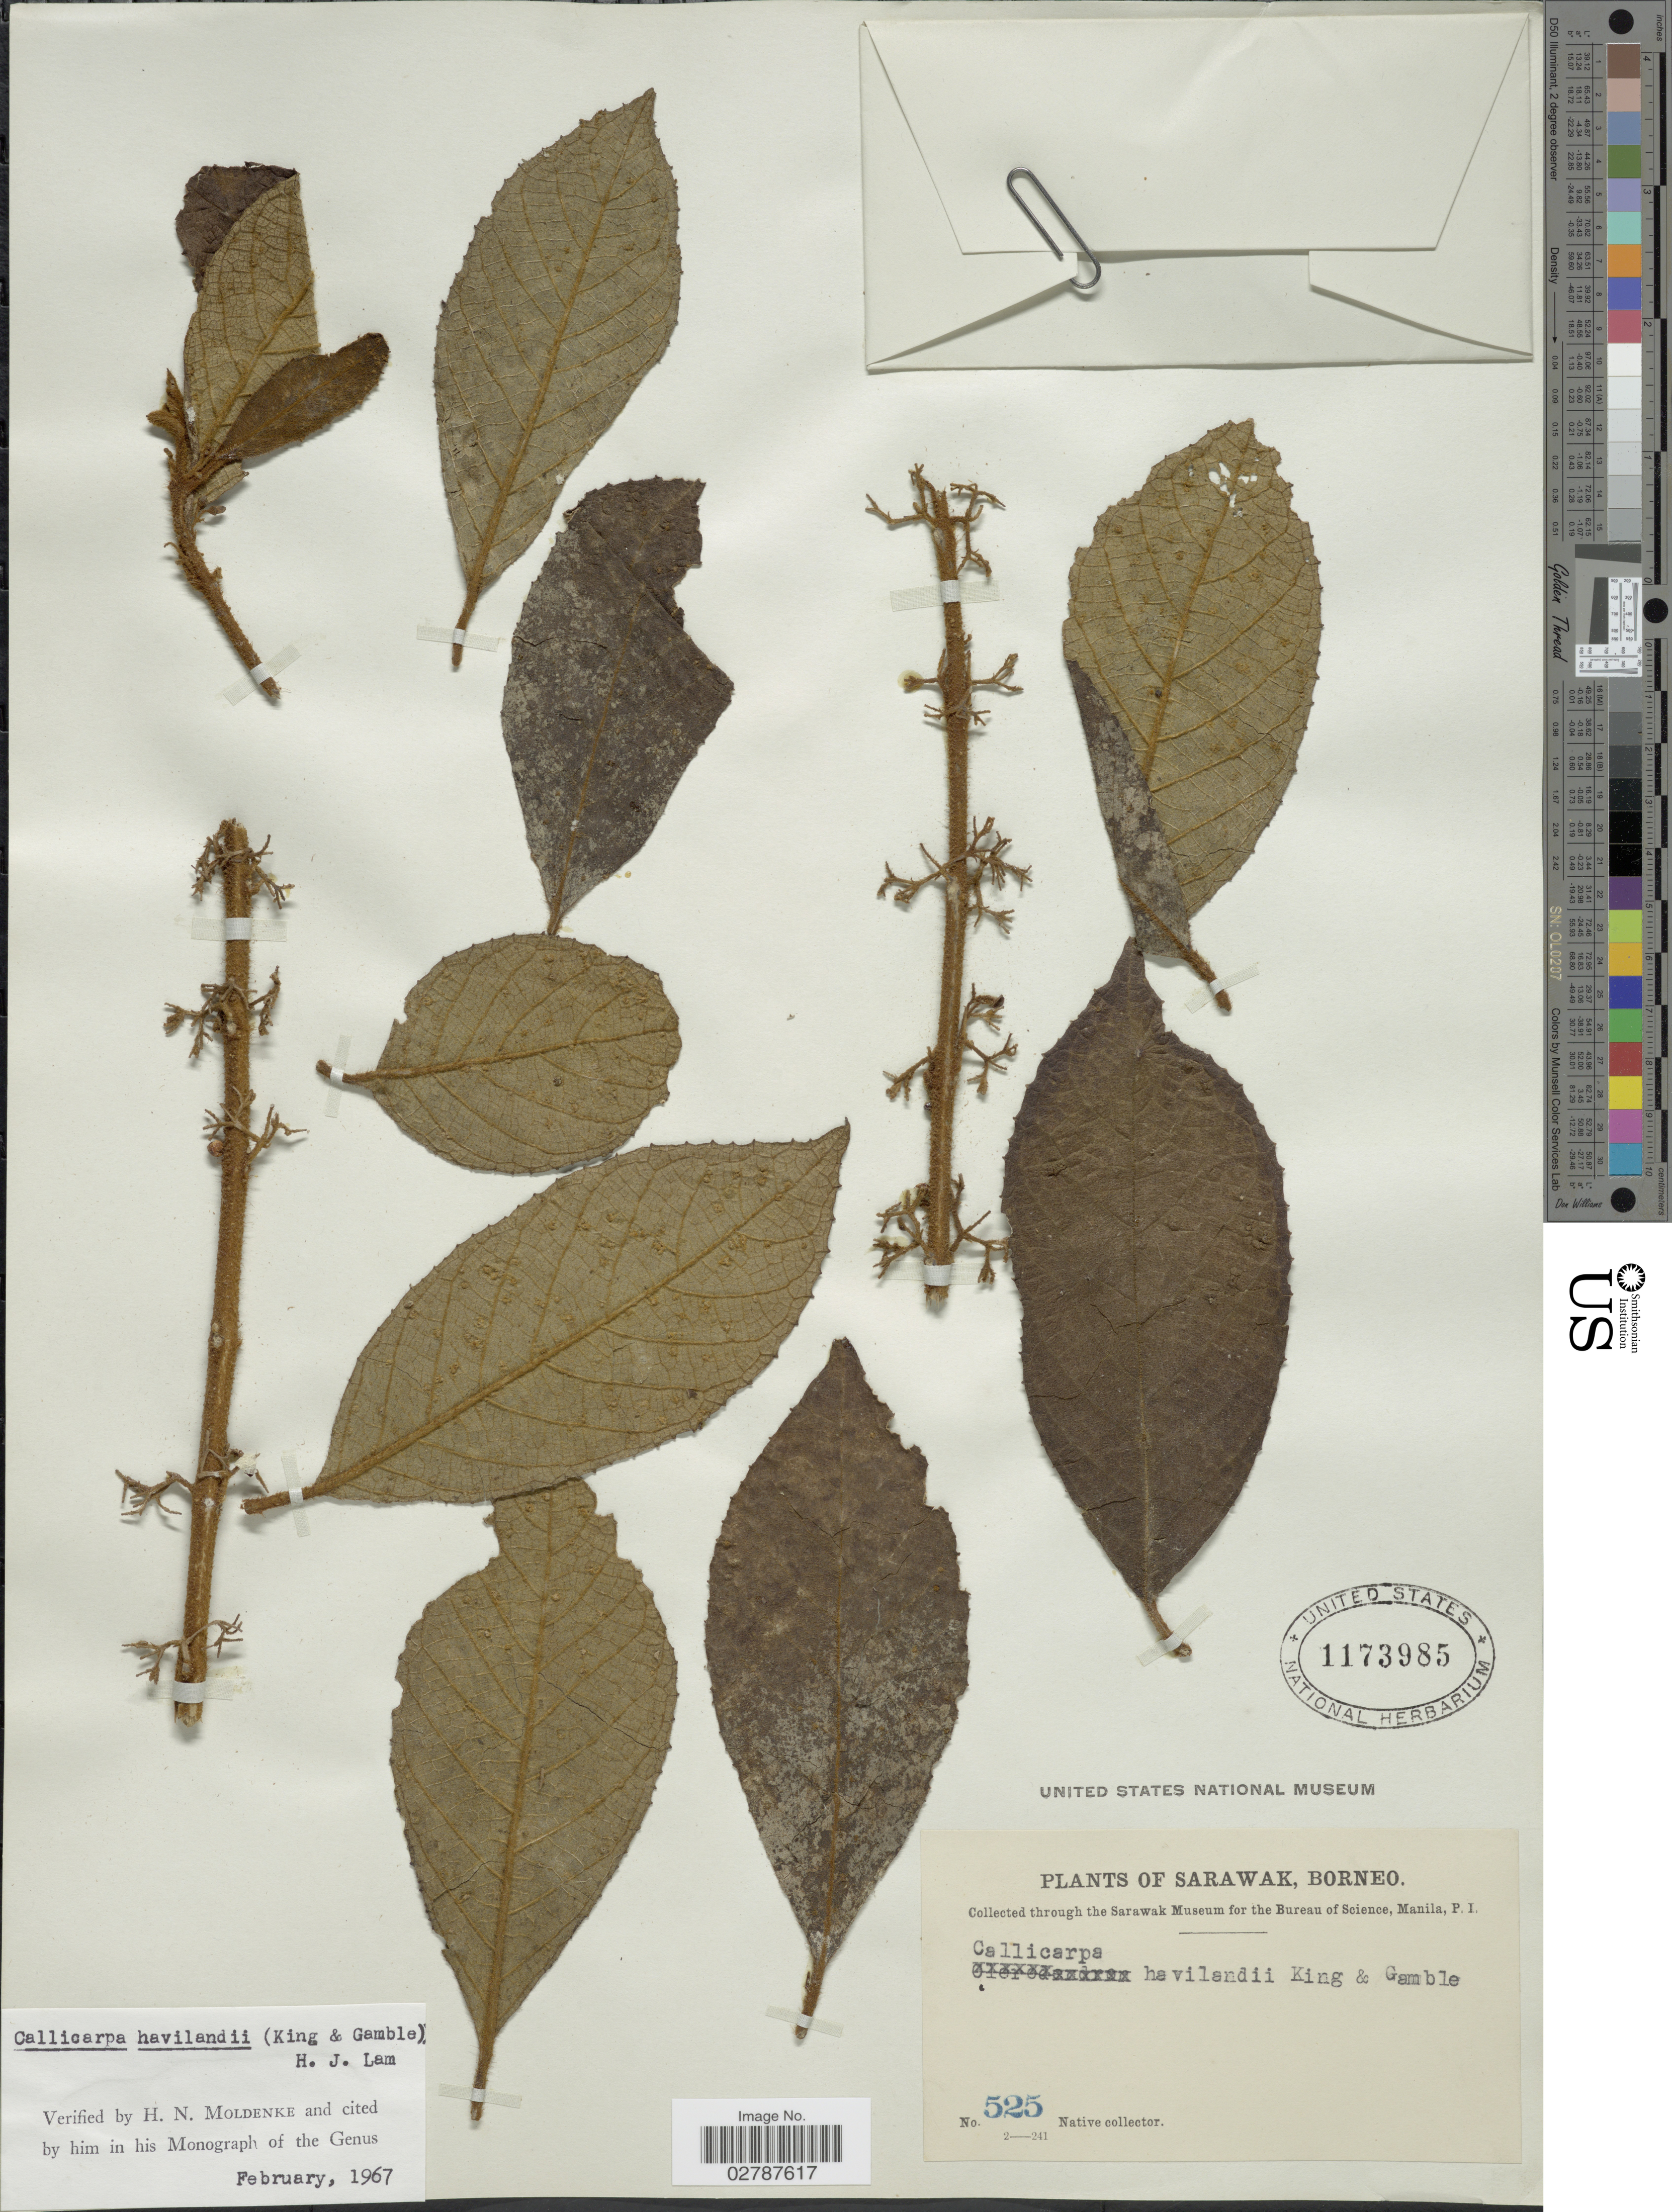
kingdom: Plantae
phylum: Tracheophyta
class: Magnoliopsida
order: Lamiales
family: Lamiaceae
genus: Callicarpa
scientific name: Callicarpa havilandii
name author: H.J. Lam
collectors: Native collector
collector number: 525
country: Malaysia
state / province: Sarawak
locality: Borneo.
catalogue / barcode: US 1173985